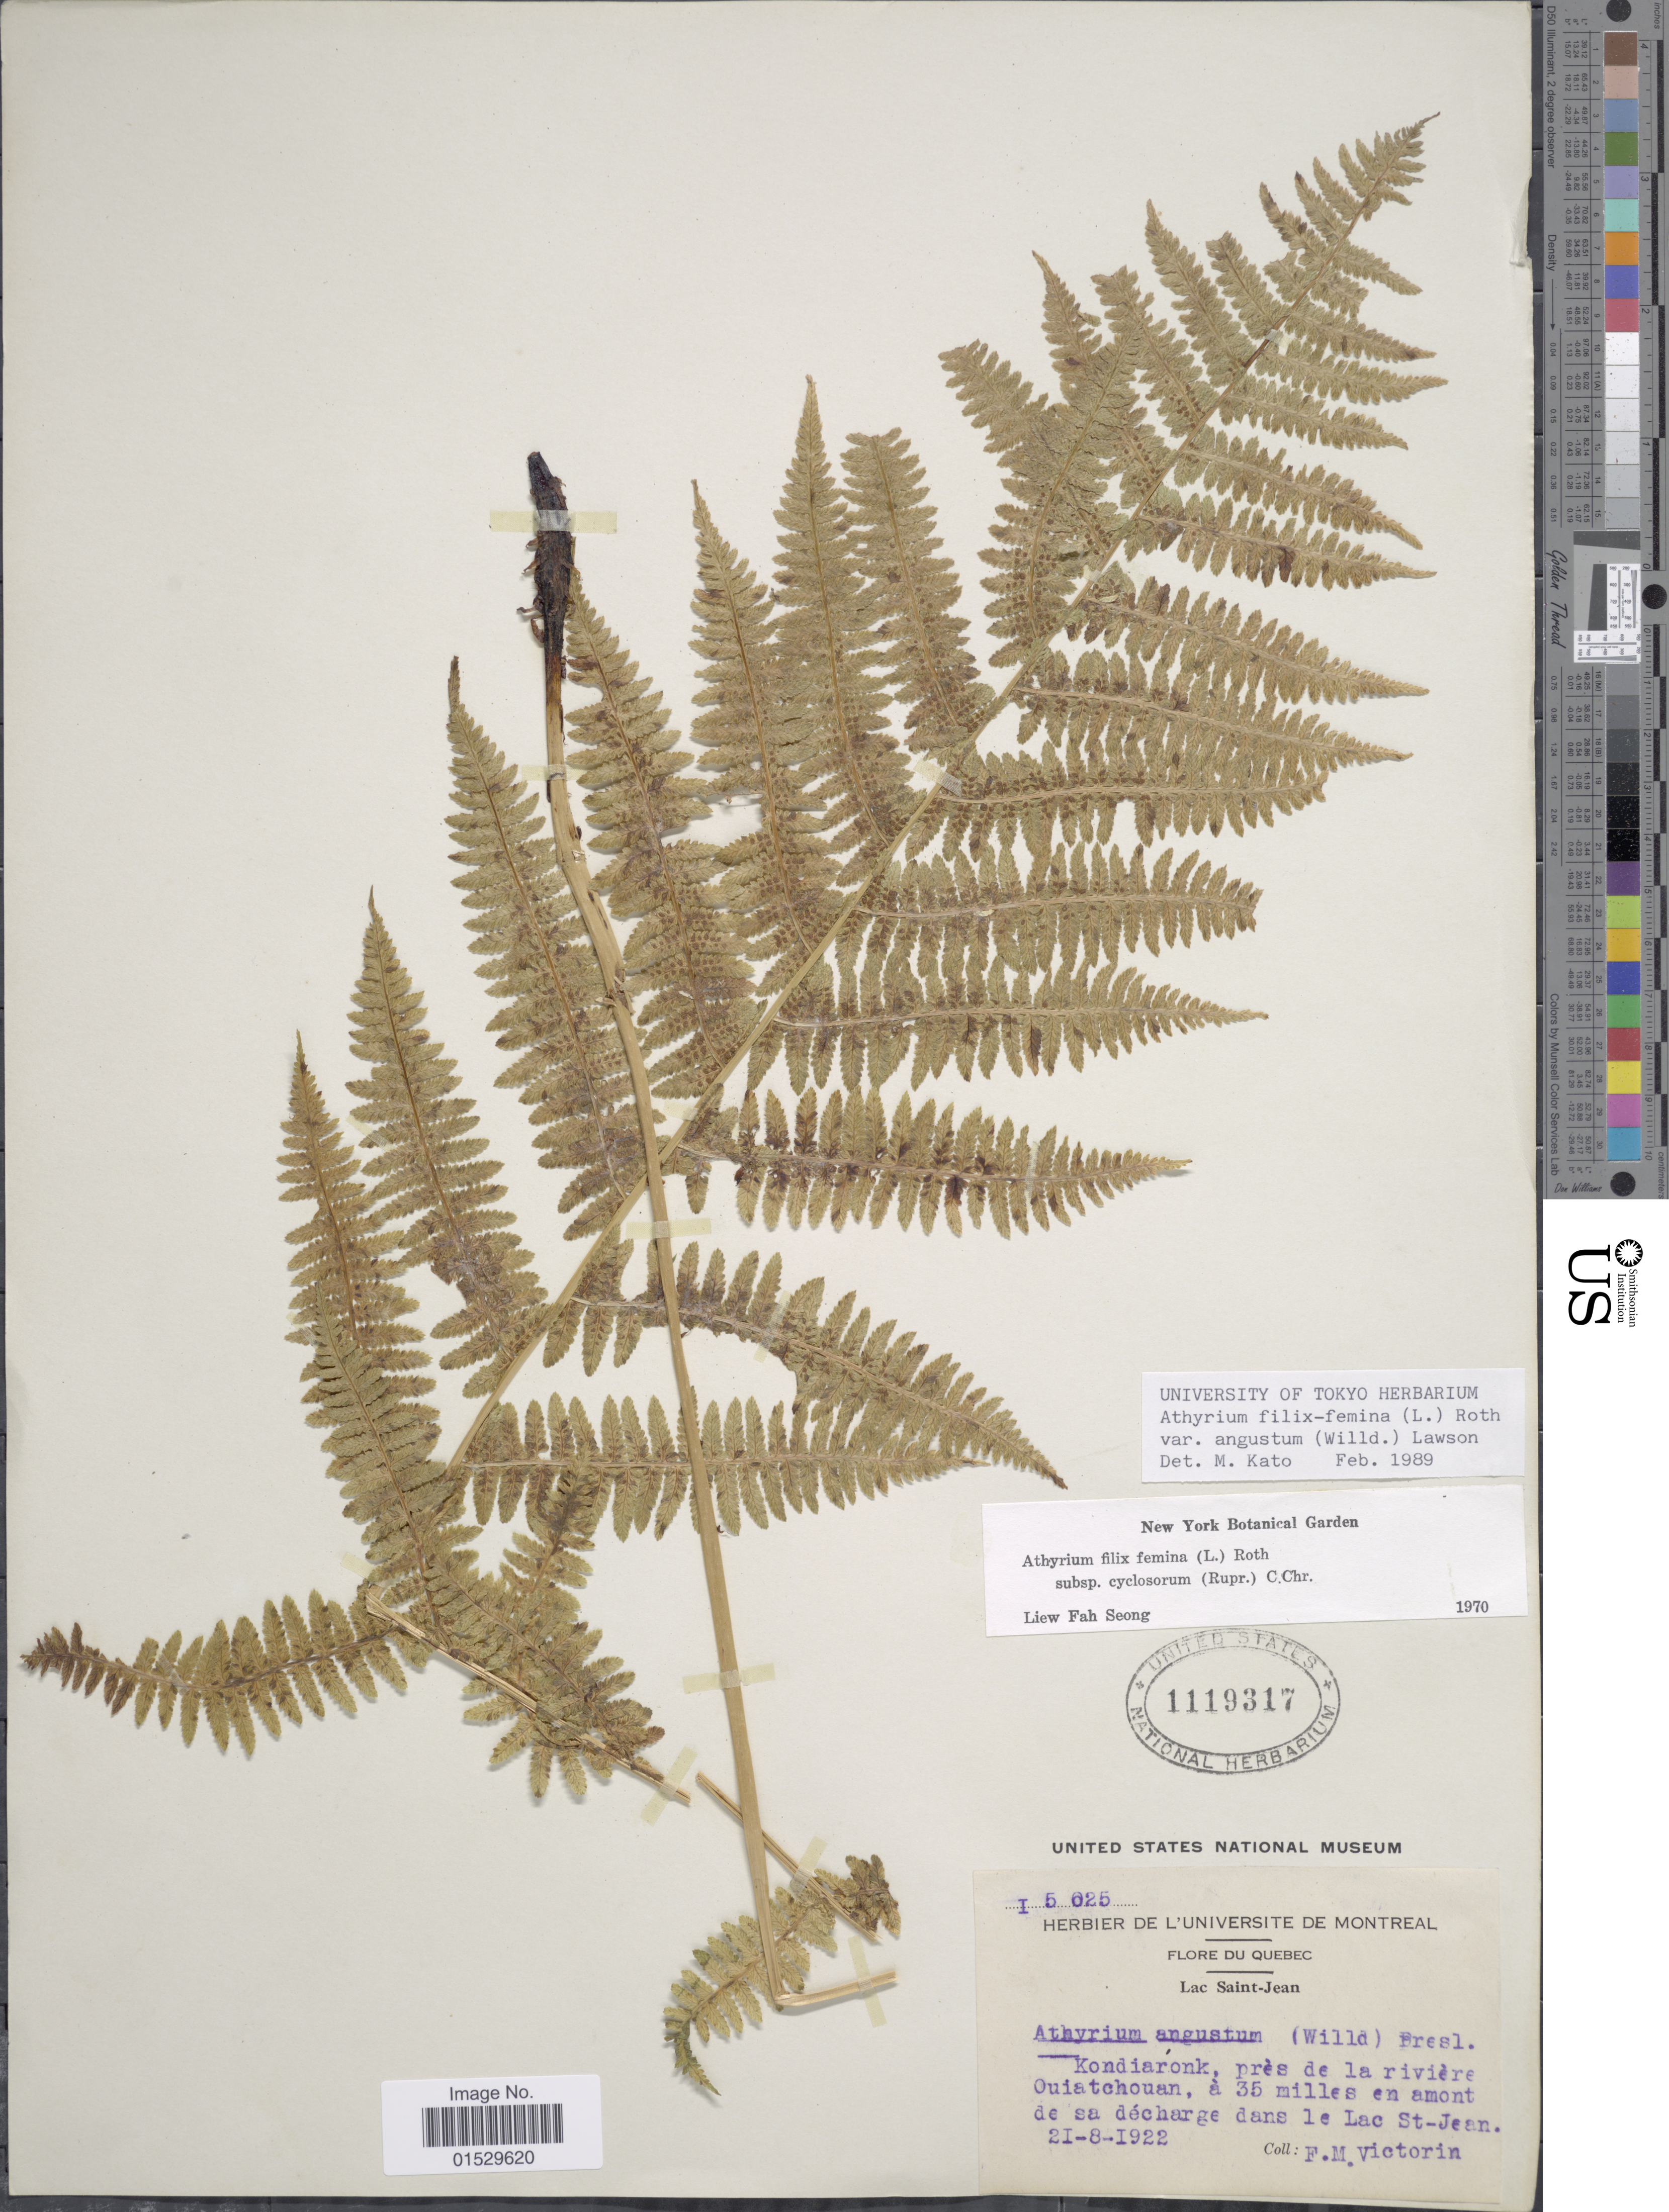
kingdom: Plantae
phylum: Tracheophyta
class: Polypodiopsida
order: Polypodiales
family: Athyriaceae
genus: Athyrium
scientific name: Athyrium filix-femina subsp. angustatum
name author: (Willd.) R.T. Clausen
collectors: F. Victorin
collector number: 15025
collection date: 1922-08-21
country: Canada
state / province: Quebec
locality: Lac Saint-Jean, Kondiaronk, pres de la riviere Ouiatchouan, a 35 milles en amont de sa decharge dans leLac St-Jean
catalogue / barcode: US 1119317